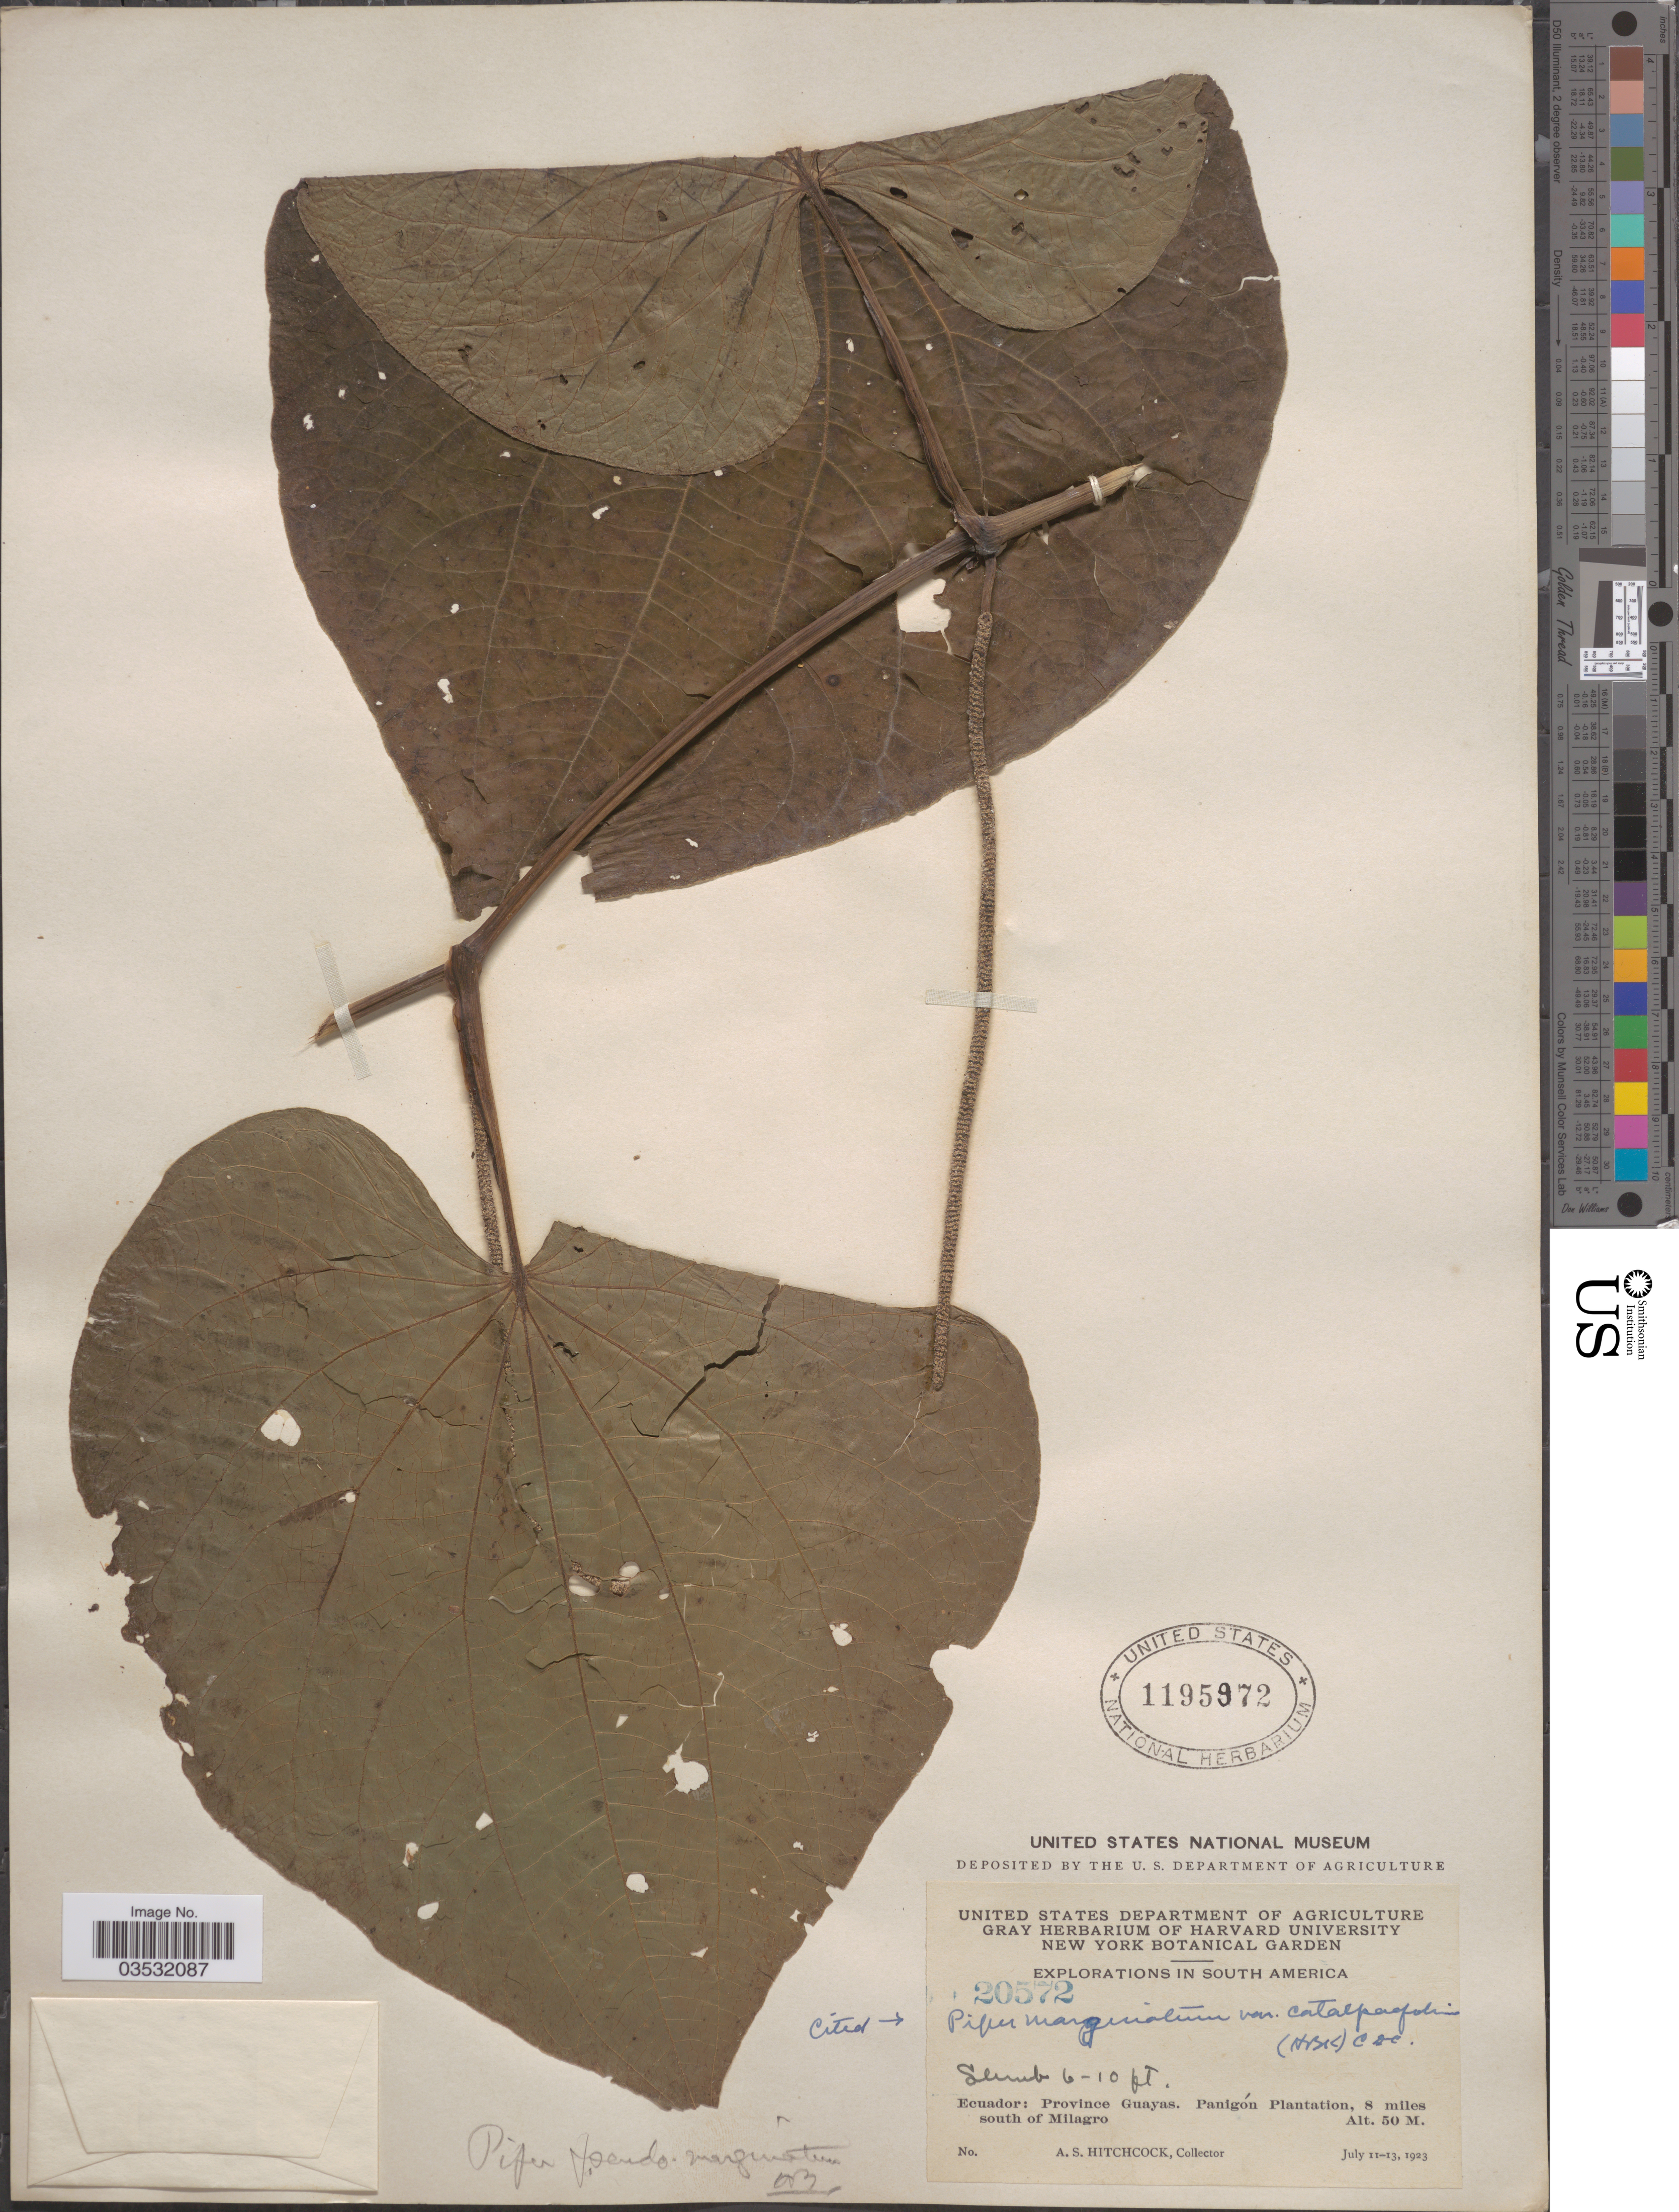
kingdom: Plantae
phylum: Tracheophyta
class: Magnoliopsida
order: Piperales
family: Piperaceae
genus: Piper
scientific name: Piper marginatum var. catalpifolium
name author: (Kunth) C. DC.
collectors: A. S. Hitchcock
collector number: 20572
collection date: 1923-07-11/1923-07-13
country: Ecuador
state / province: Guayas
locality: Panigón Plantation, 8 miles south of Milagro.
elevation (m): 50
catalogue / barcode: US 1195972